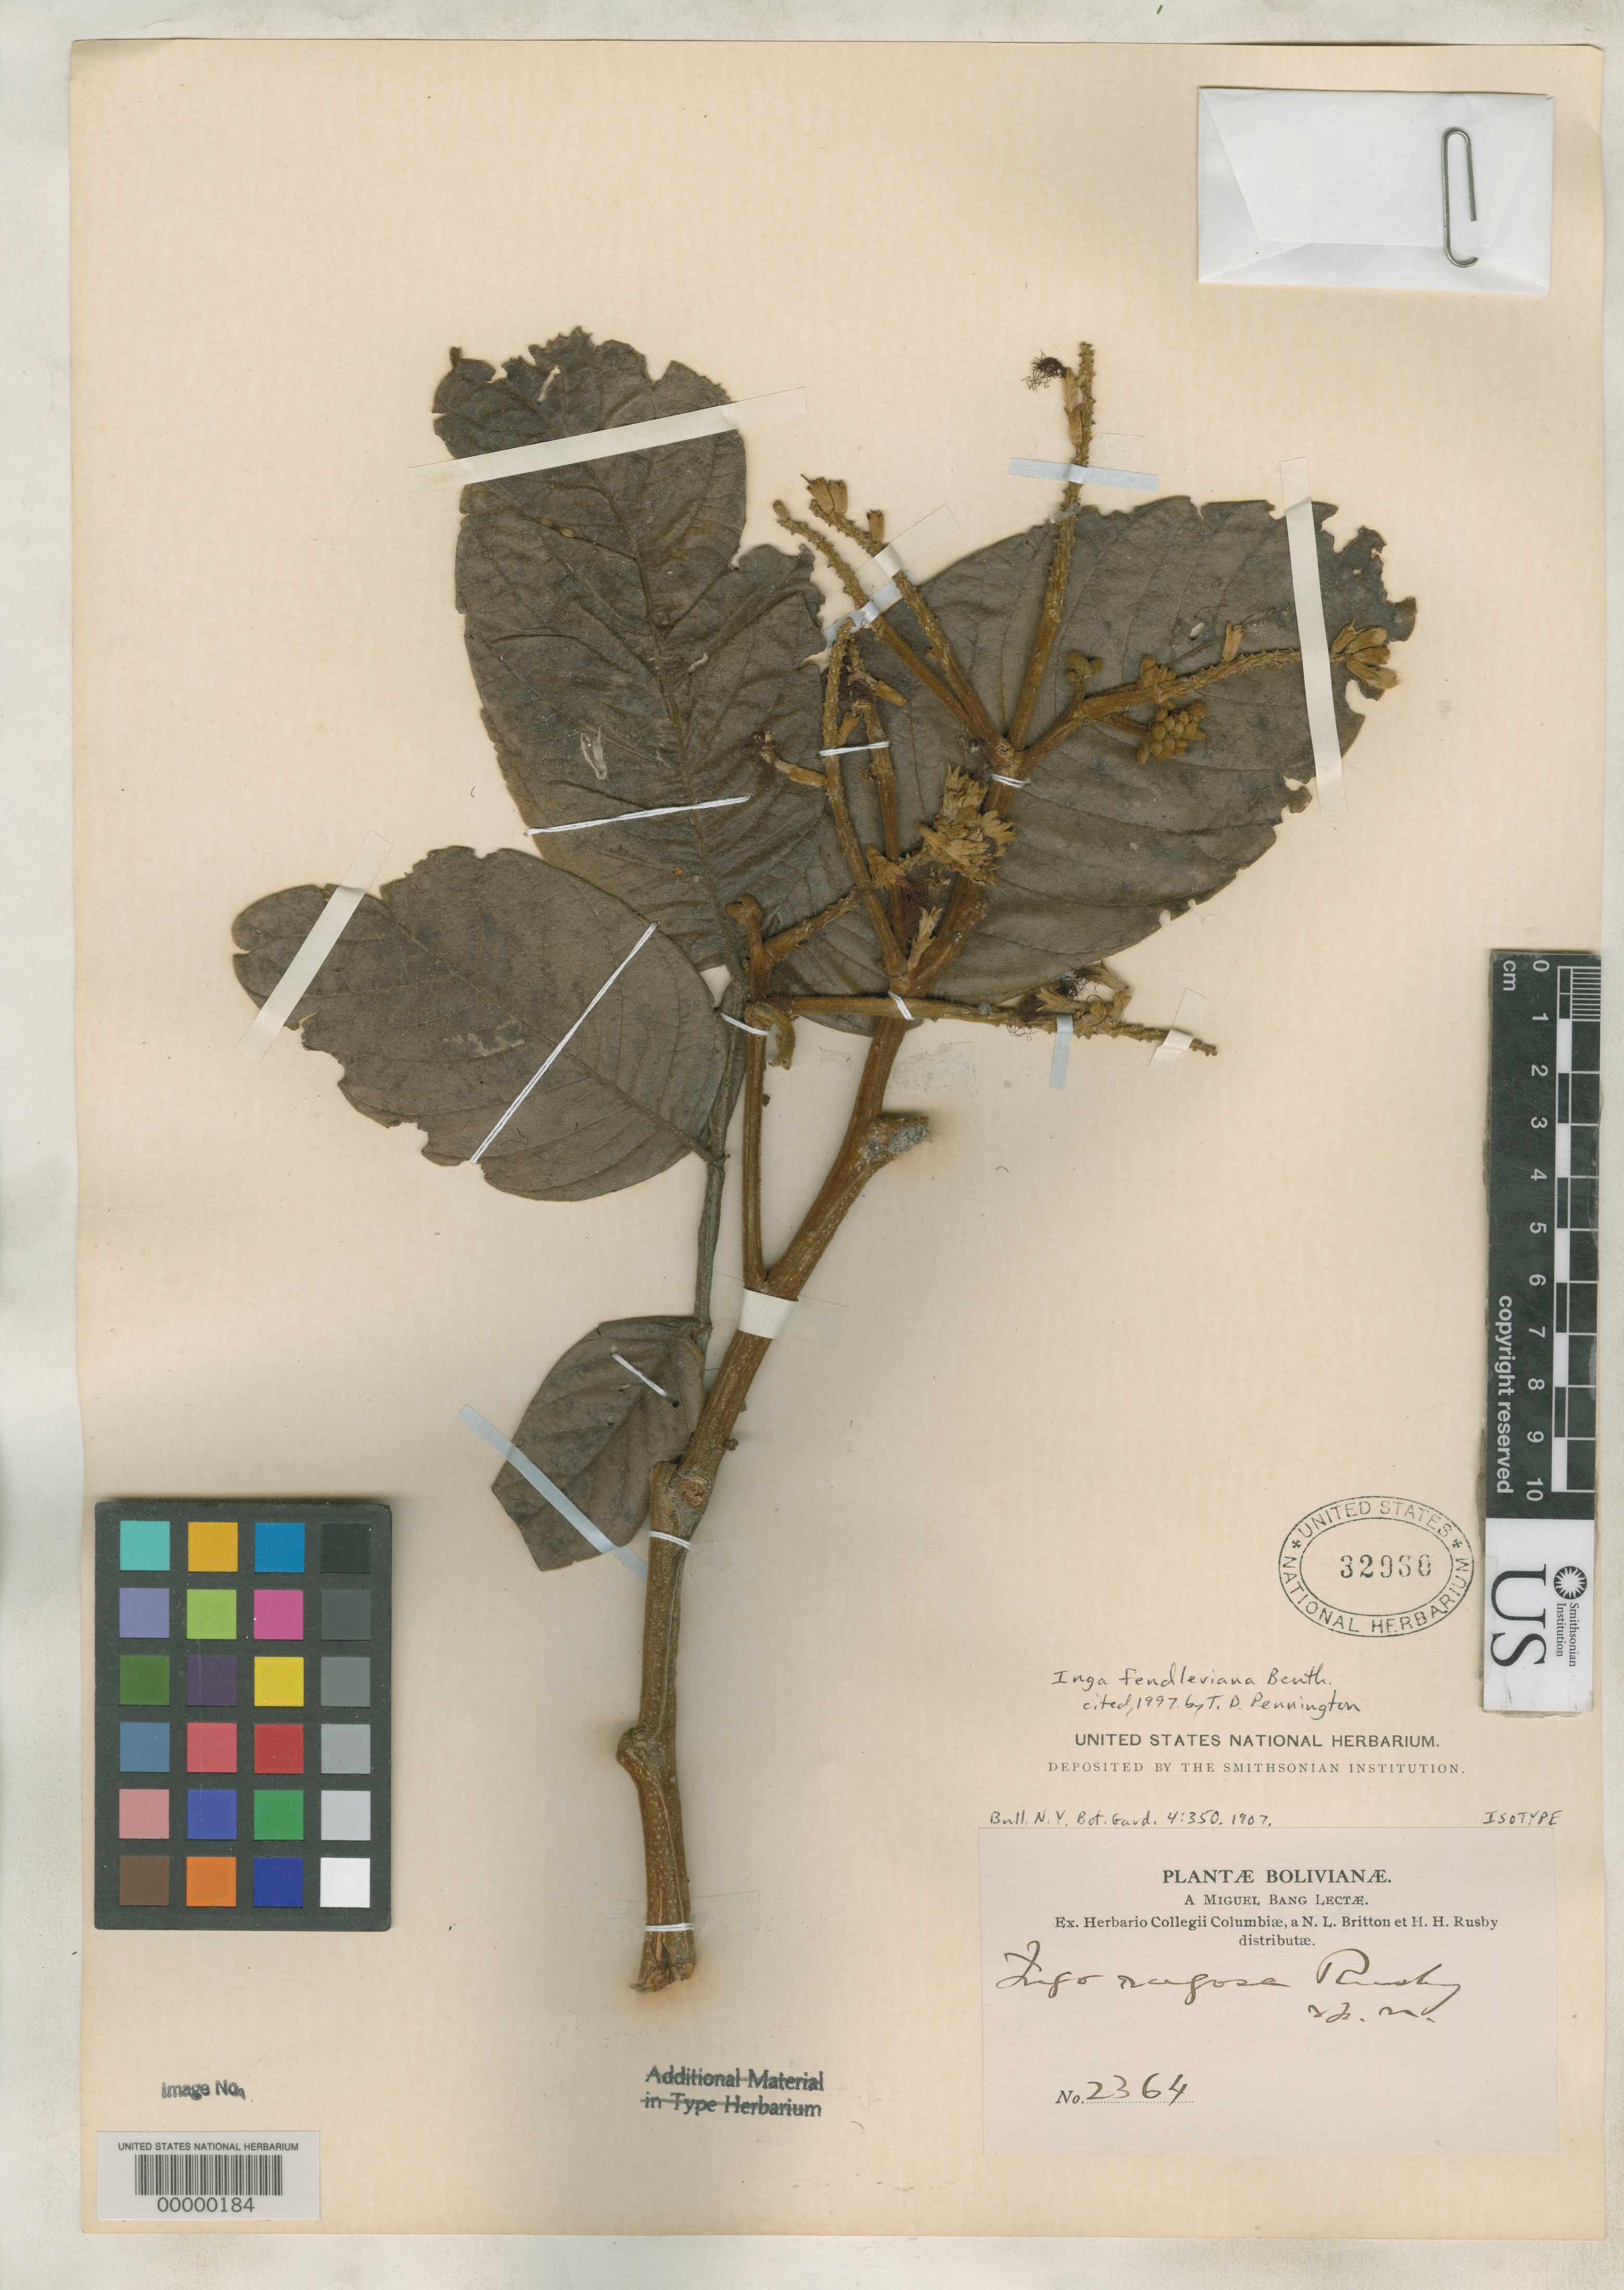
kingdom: Plantae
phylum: Tracheophyta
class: Magnoliopsida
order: Fabales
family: Fabaceae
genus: Inga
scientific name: Inga rugosa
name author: Rusby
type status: Isotype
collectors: M. Bang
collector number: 2364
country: Bolivia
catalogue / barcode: US 32968